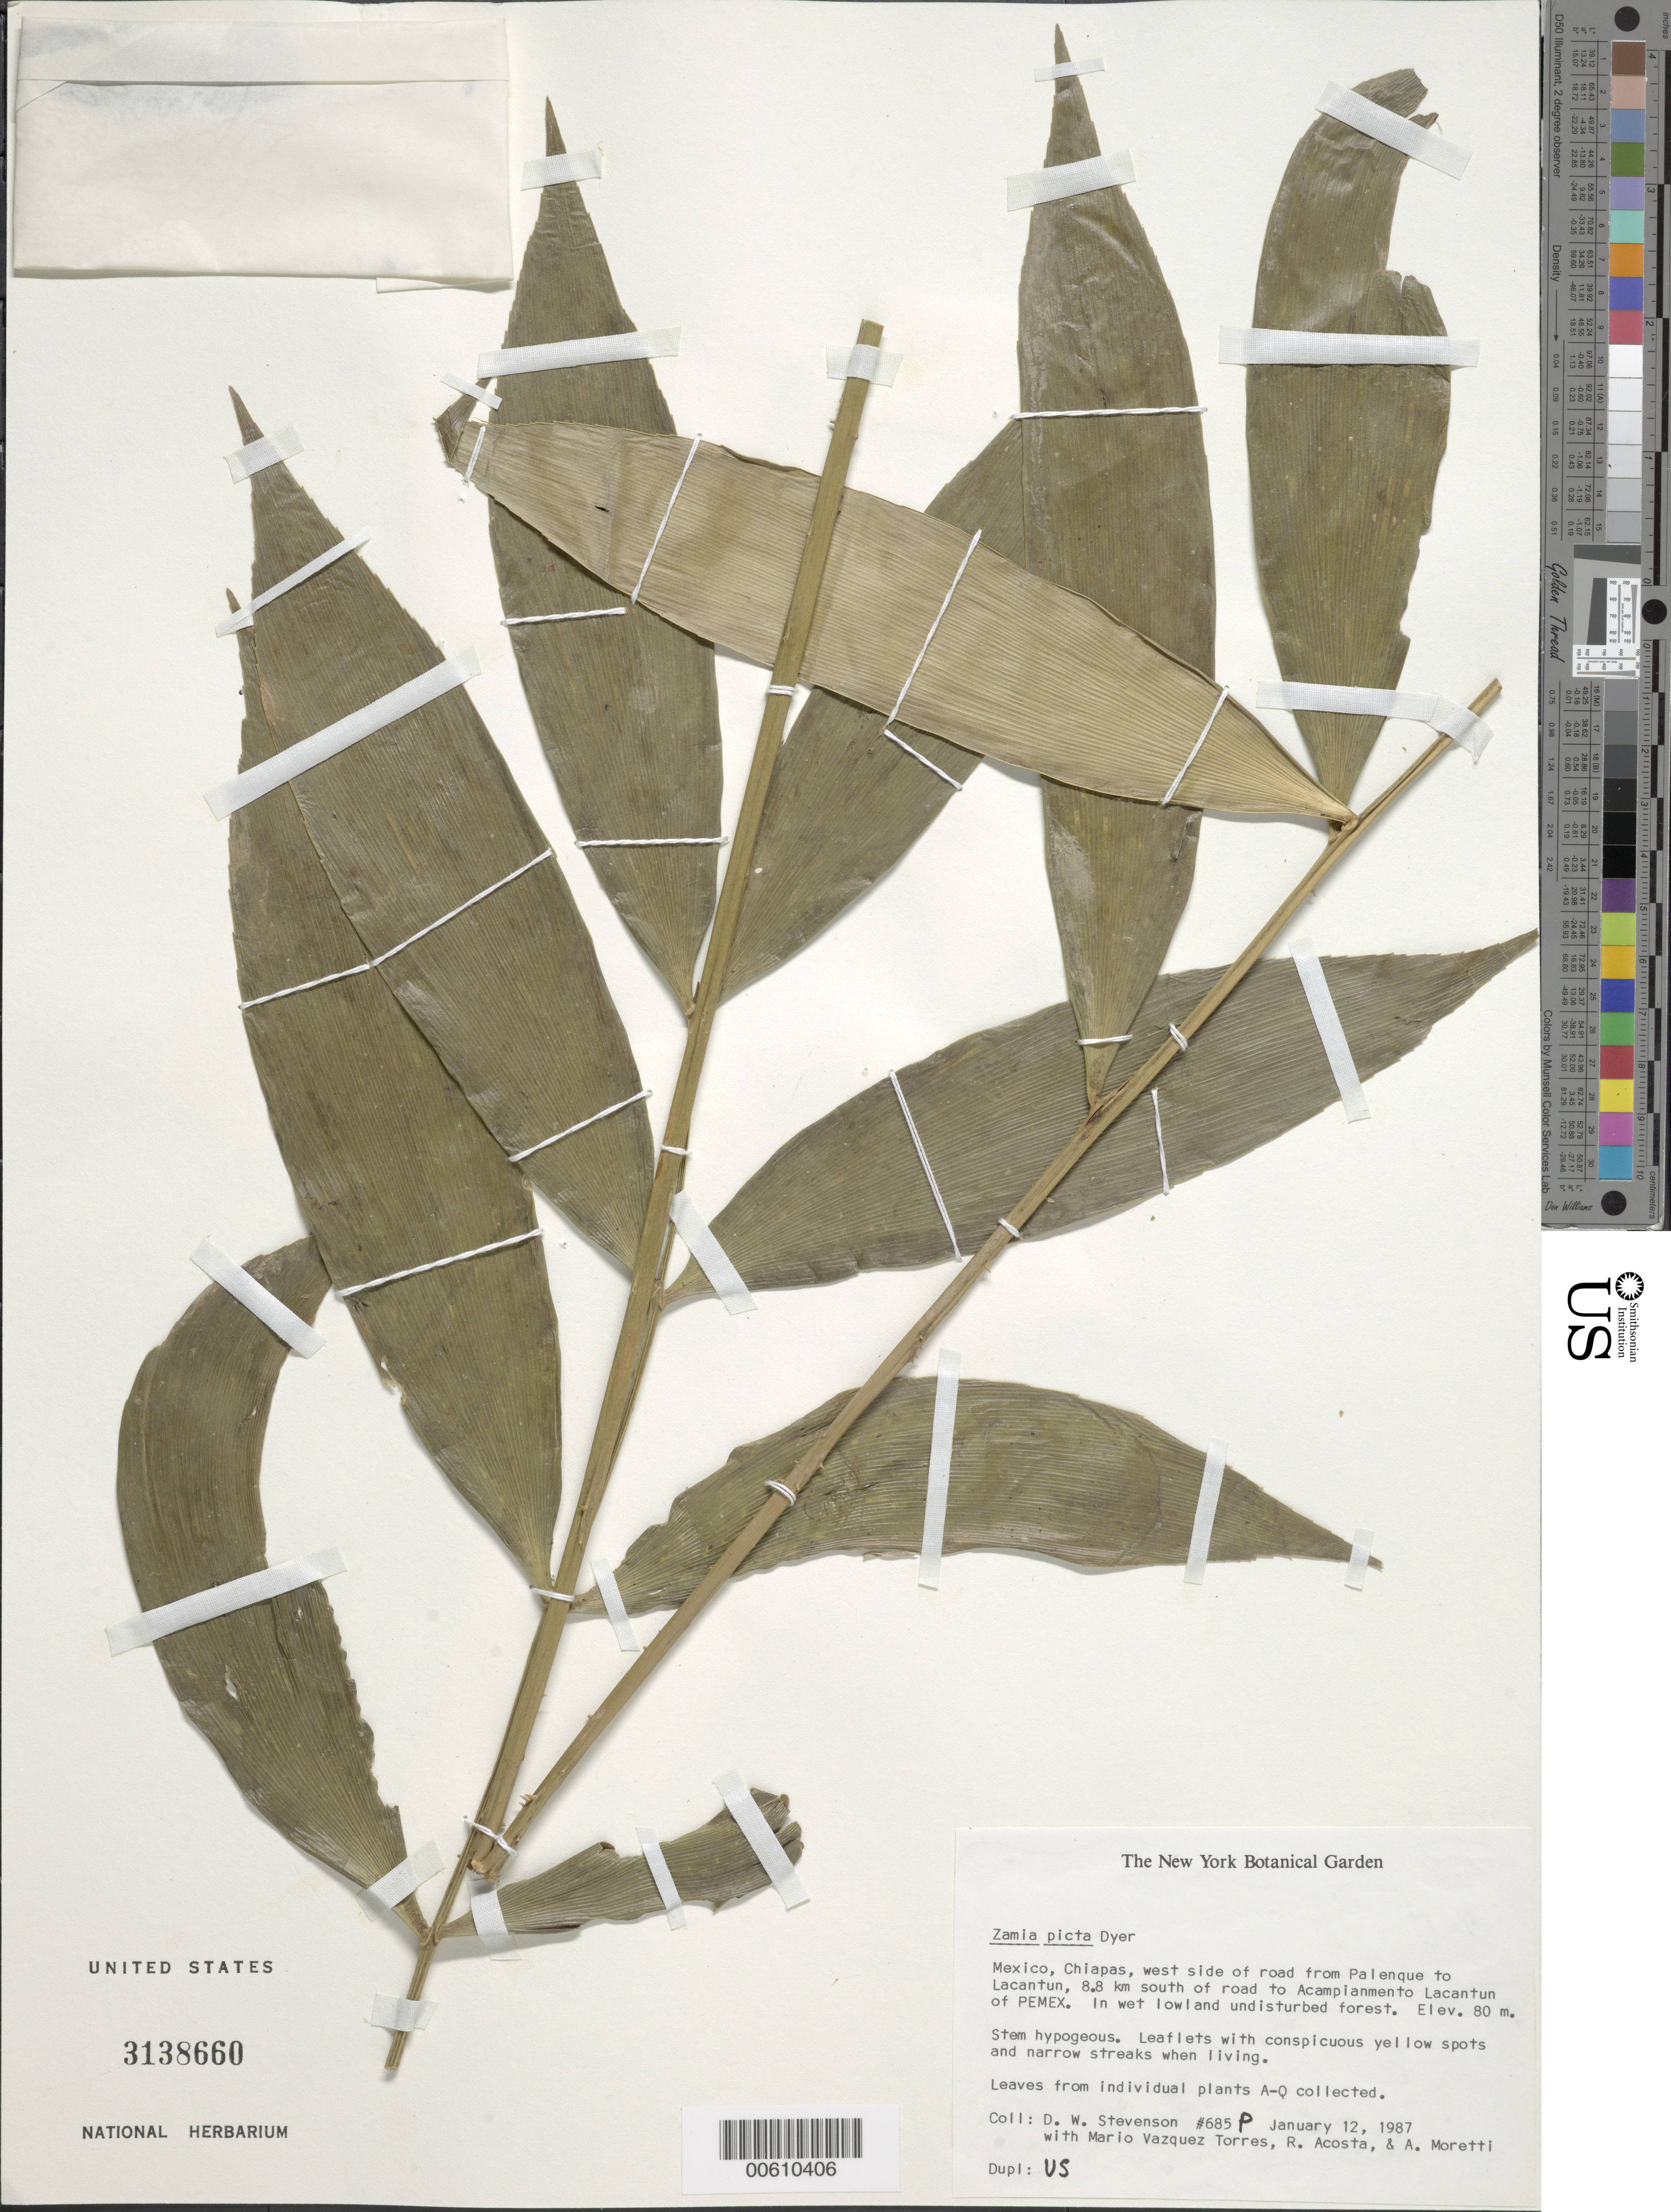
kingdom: Plantae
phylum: Tracheophyta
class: Cycadopsida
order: Cycadales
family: Zamiaceae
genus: Zamia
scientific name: Zamia picta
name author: Dyer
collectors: D. W. Stevenson, M. Torres, R. Acosta & A. Moretti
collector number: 685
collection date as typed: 12 Jan 1987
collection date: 1987-01-12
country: Mexico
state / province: Chiapas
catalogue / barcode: US 3138660